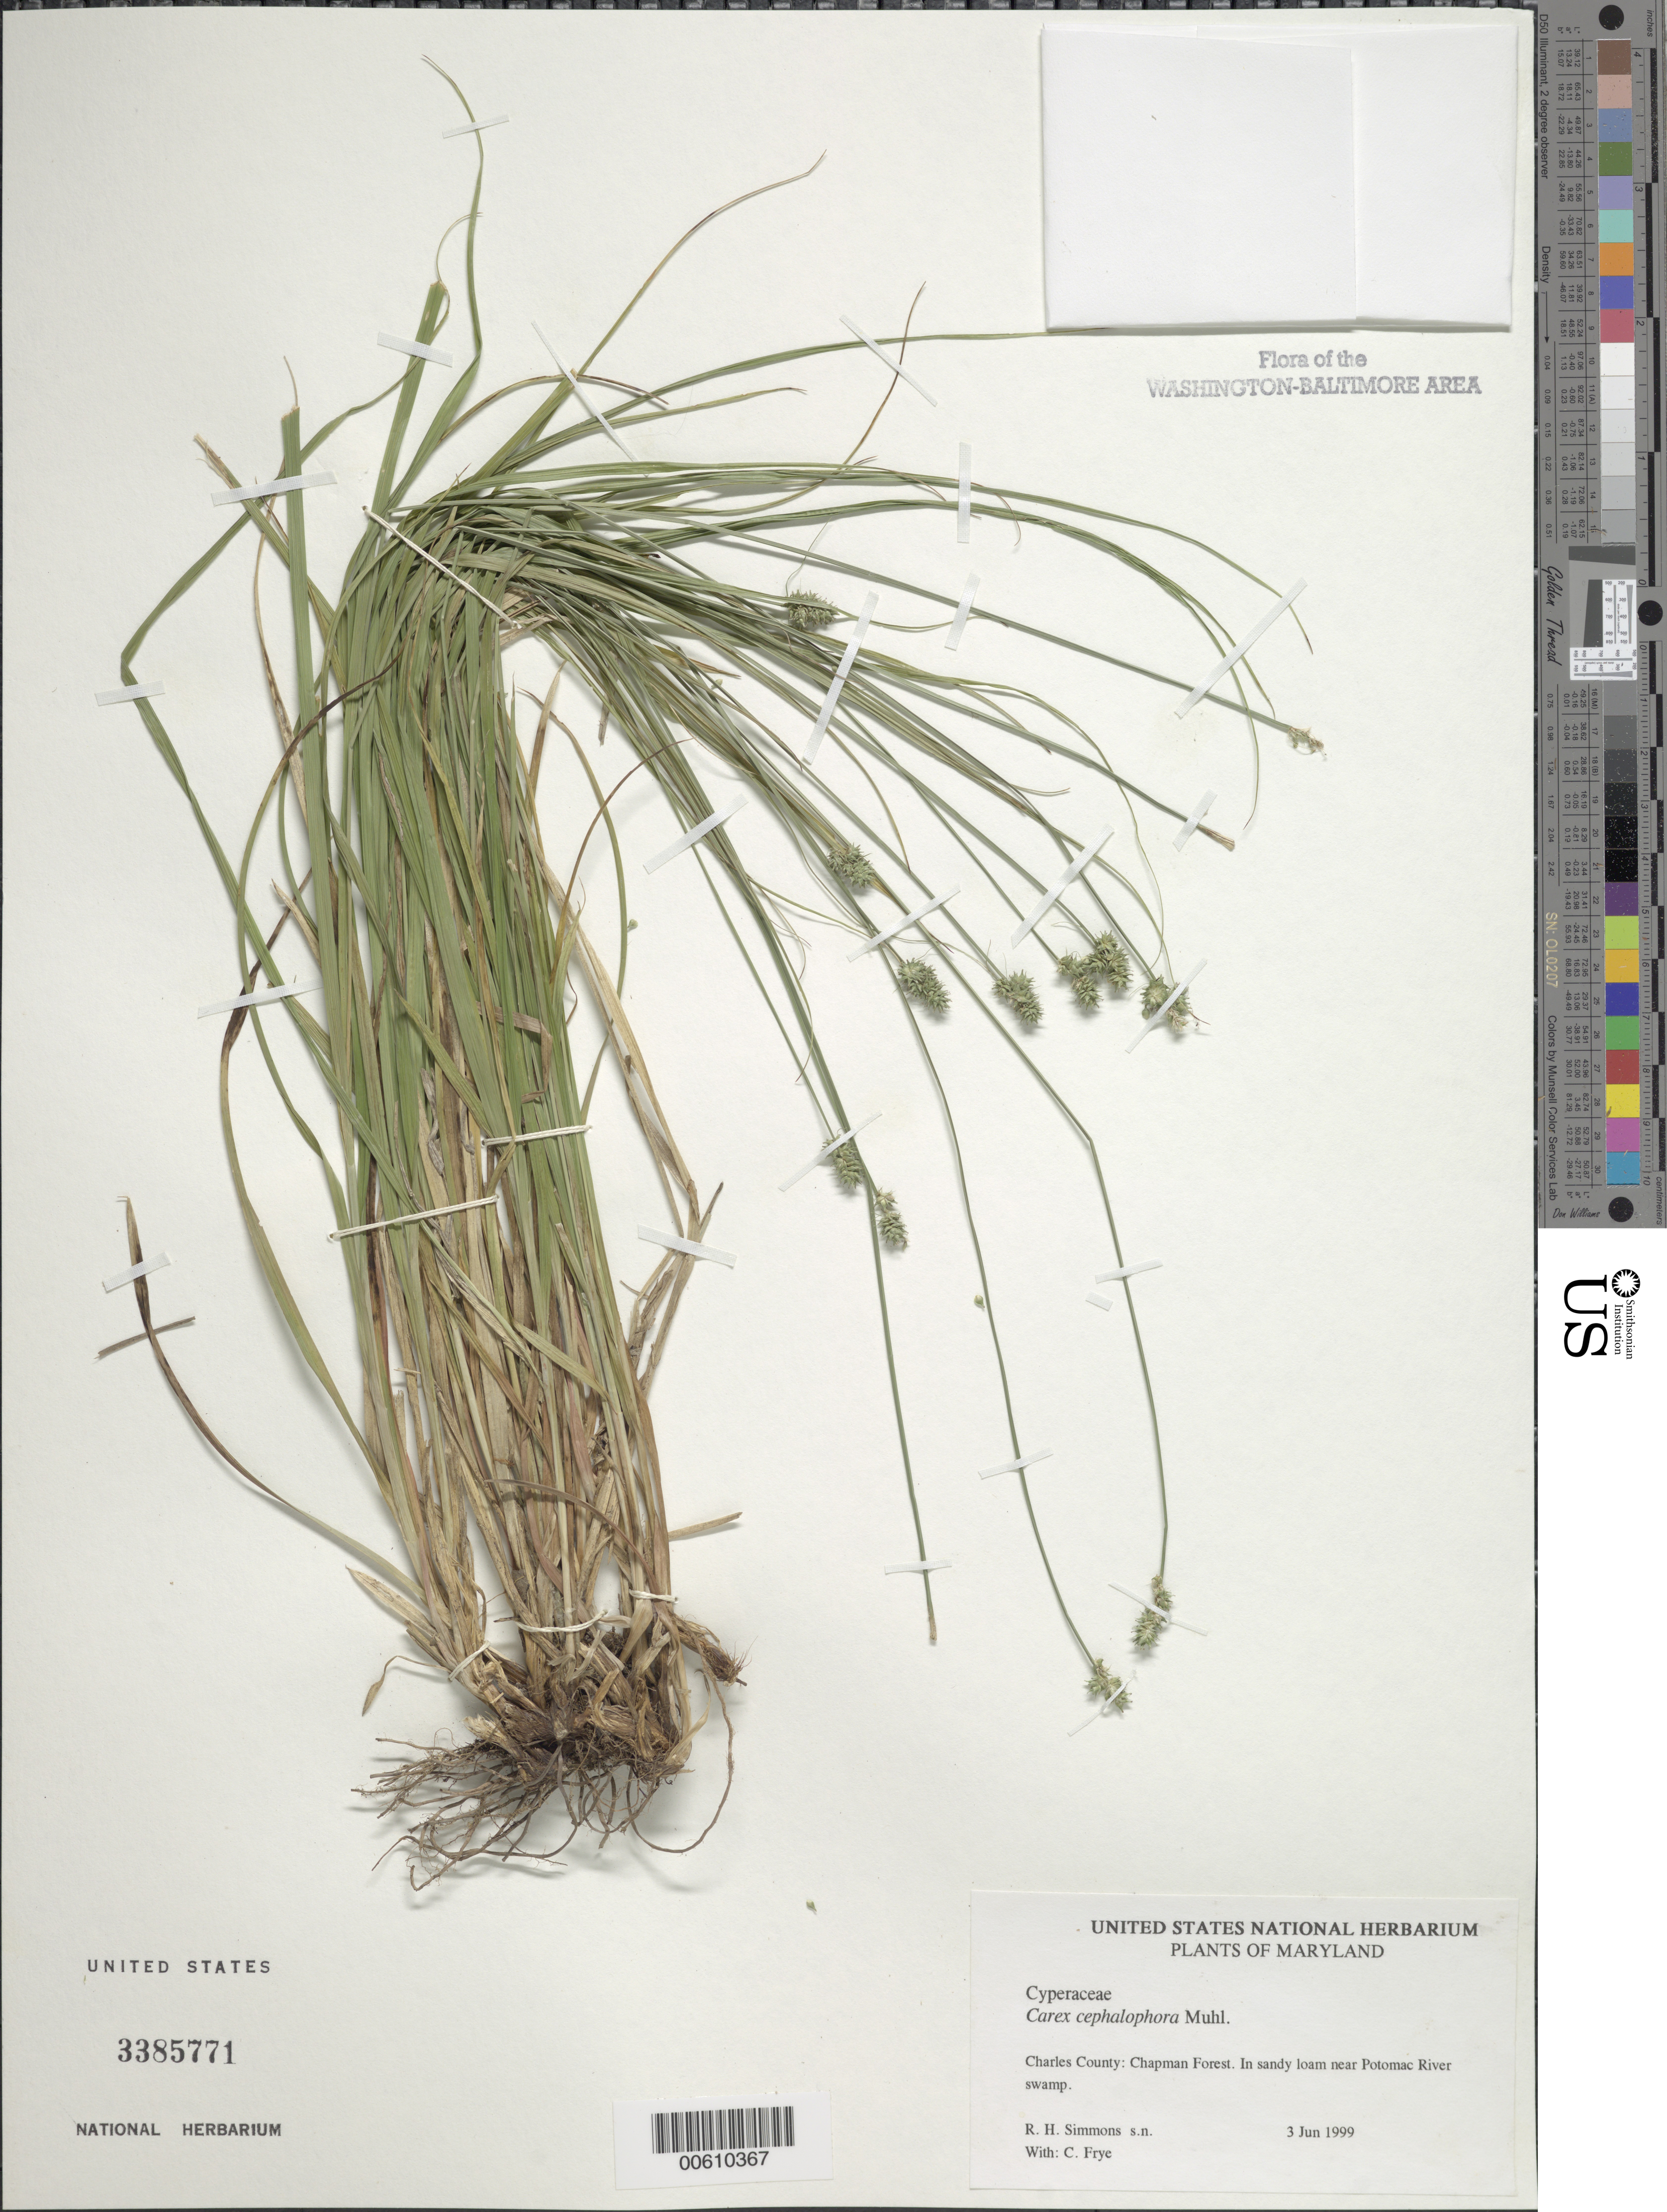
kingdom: Plantae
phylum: Tracheophyta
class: Liliopsida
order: Poales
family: Cyperaceae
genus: Carex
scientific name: Carex cephalophora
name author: Muhl. ex Willd.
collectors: R. H. Simmons & C. Frye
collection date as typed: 03 Jun 1999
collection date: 1999-06-03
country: United States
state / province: Maryland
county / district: Charles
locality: Chapman Forest.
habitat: In sandy loam near Potomac River swamp.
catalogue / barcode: US 3385771